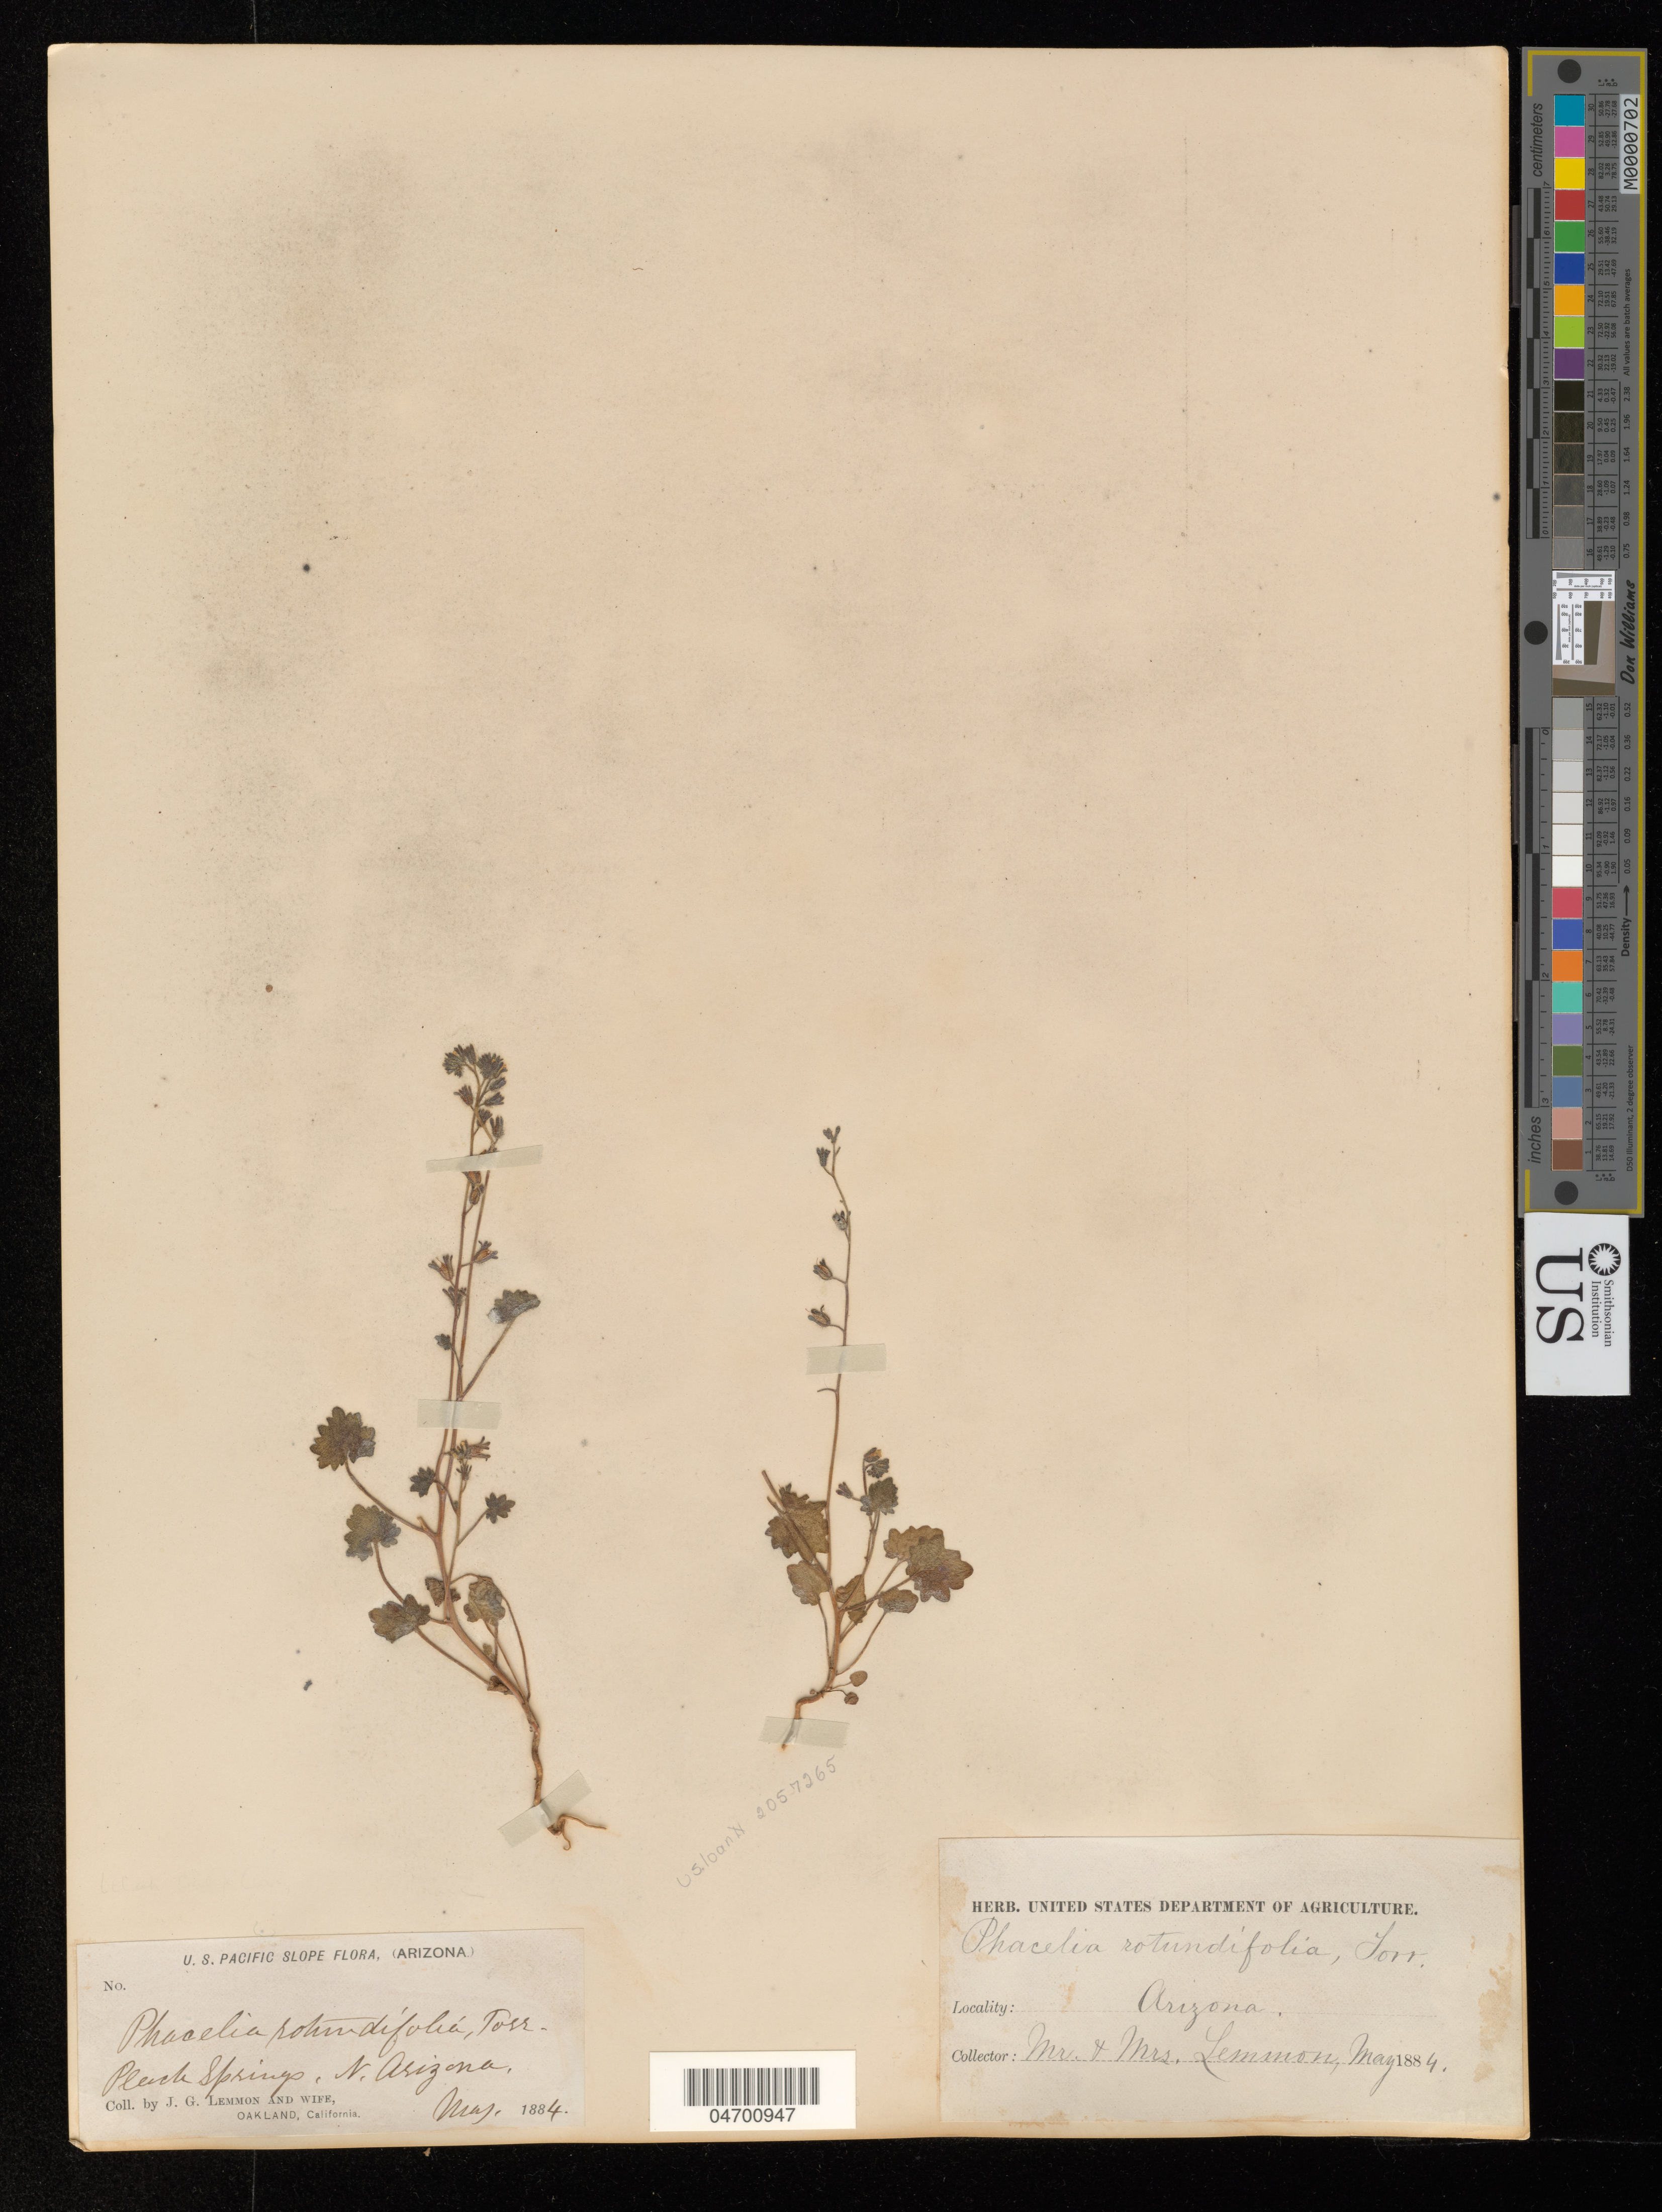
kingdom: Plantae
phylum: Tracheophyta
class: Magnoliopsida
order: Boraginales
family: Hydrophyllaceae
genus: Phacelia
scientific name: Phacelia rotundifolia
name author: Torr. ex S. Watson in C. King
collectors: J. G. Lemmon & Mrs. J. G. Lemmon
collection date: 1884-05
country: United States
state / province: Arizona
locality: U. S. Pacific Slope. Peach Springs. N. Arizona.